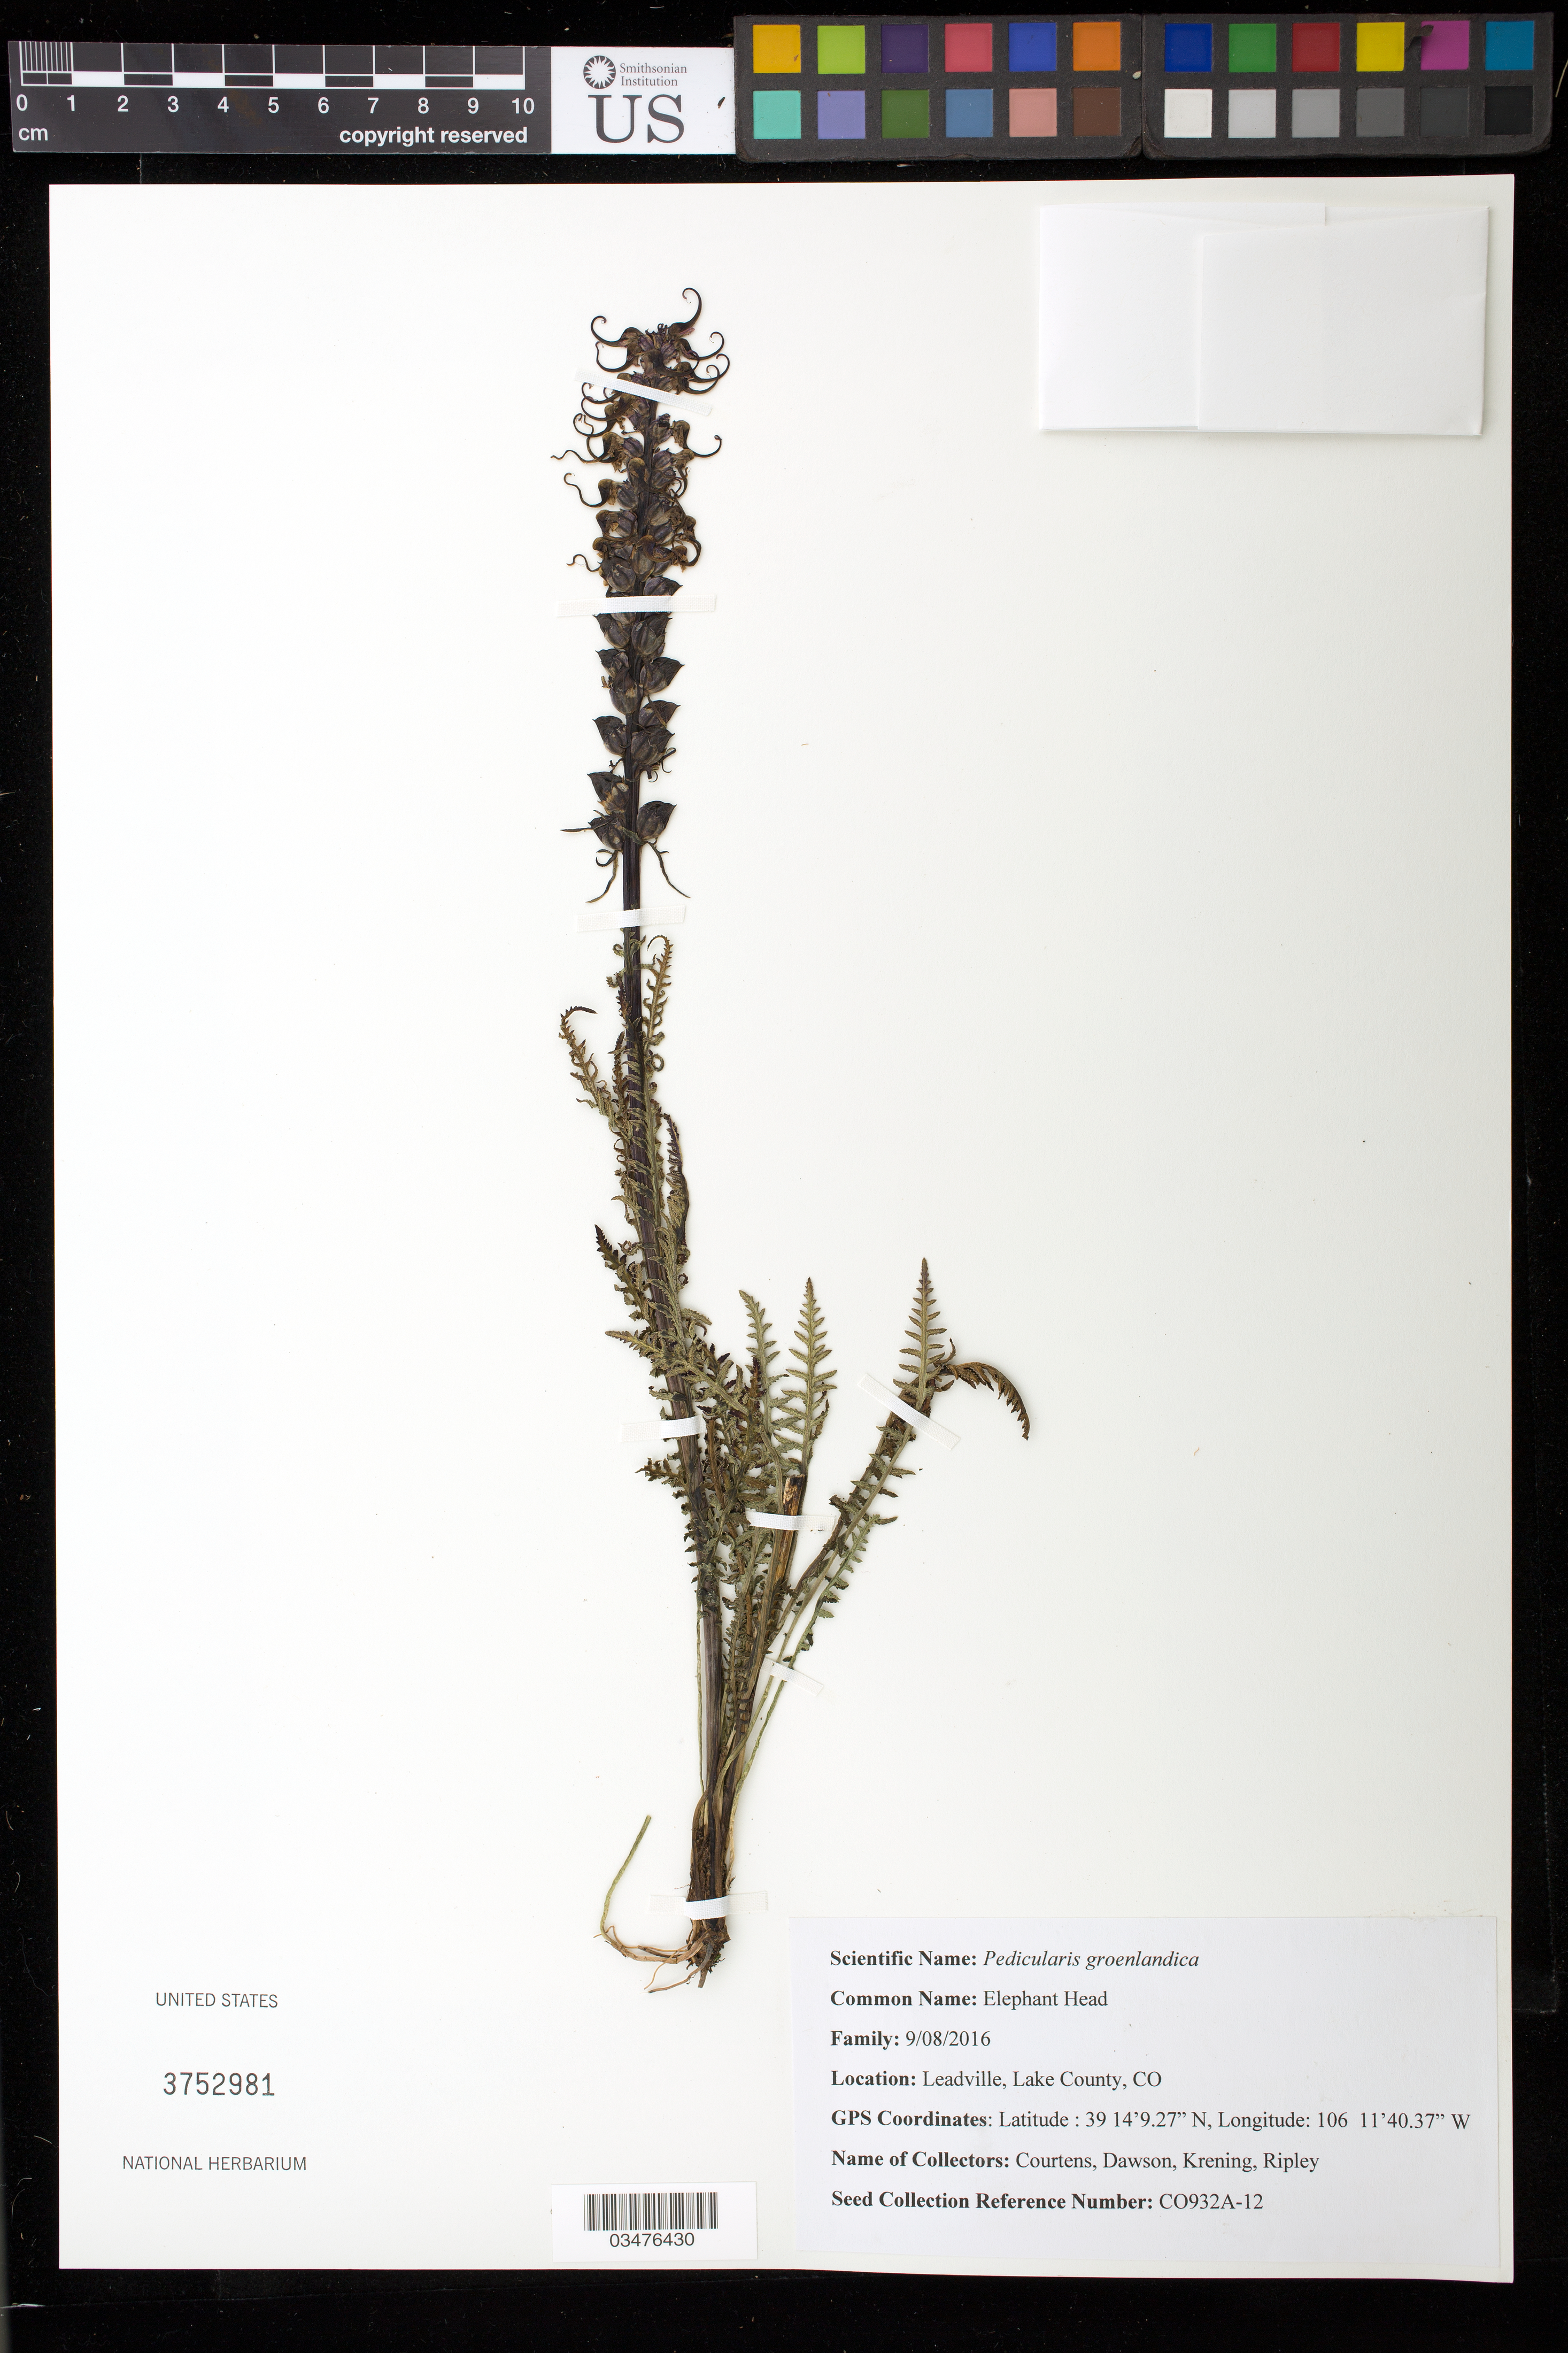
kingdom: Plantae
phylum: Tracheophyta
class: Magnoliopsida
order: Lamiales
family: Orobanchaceae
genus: Pedicularis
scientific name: Pedicularis groenlandica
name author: Retz.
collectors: -. Courtens, -. Dawson & -. Krening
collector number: CO932A-12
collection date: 2016-09-30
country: United States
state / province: Colorado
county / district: Lake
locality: Leadville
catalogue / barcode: US 3752981